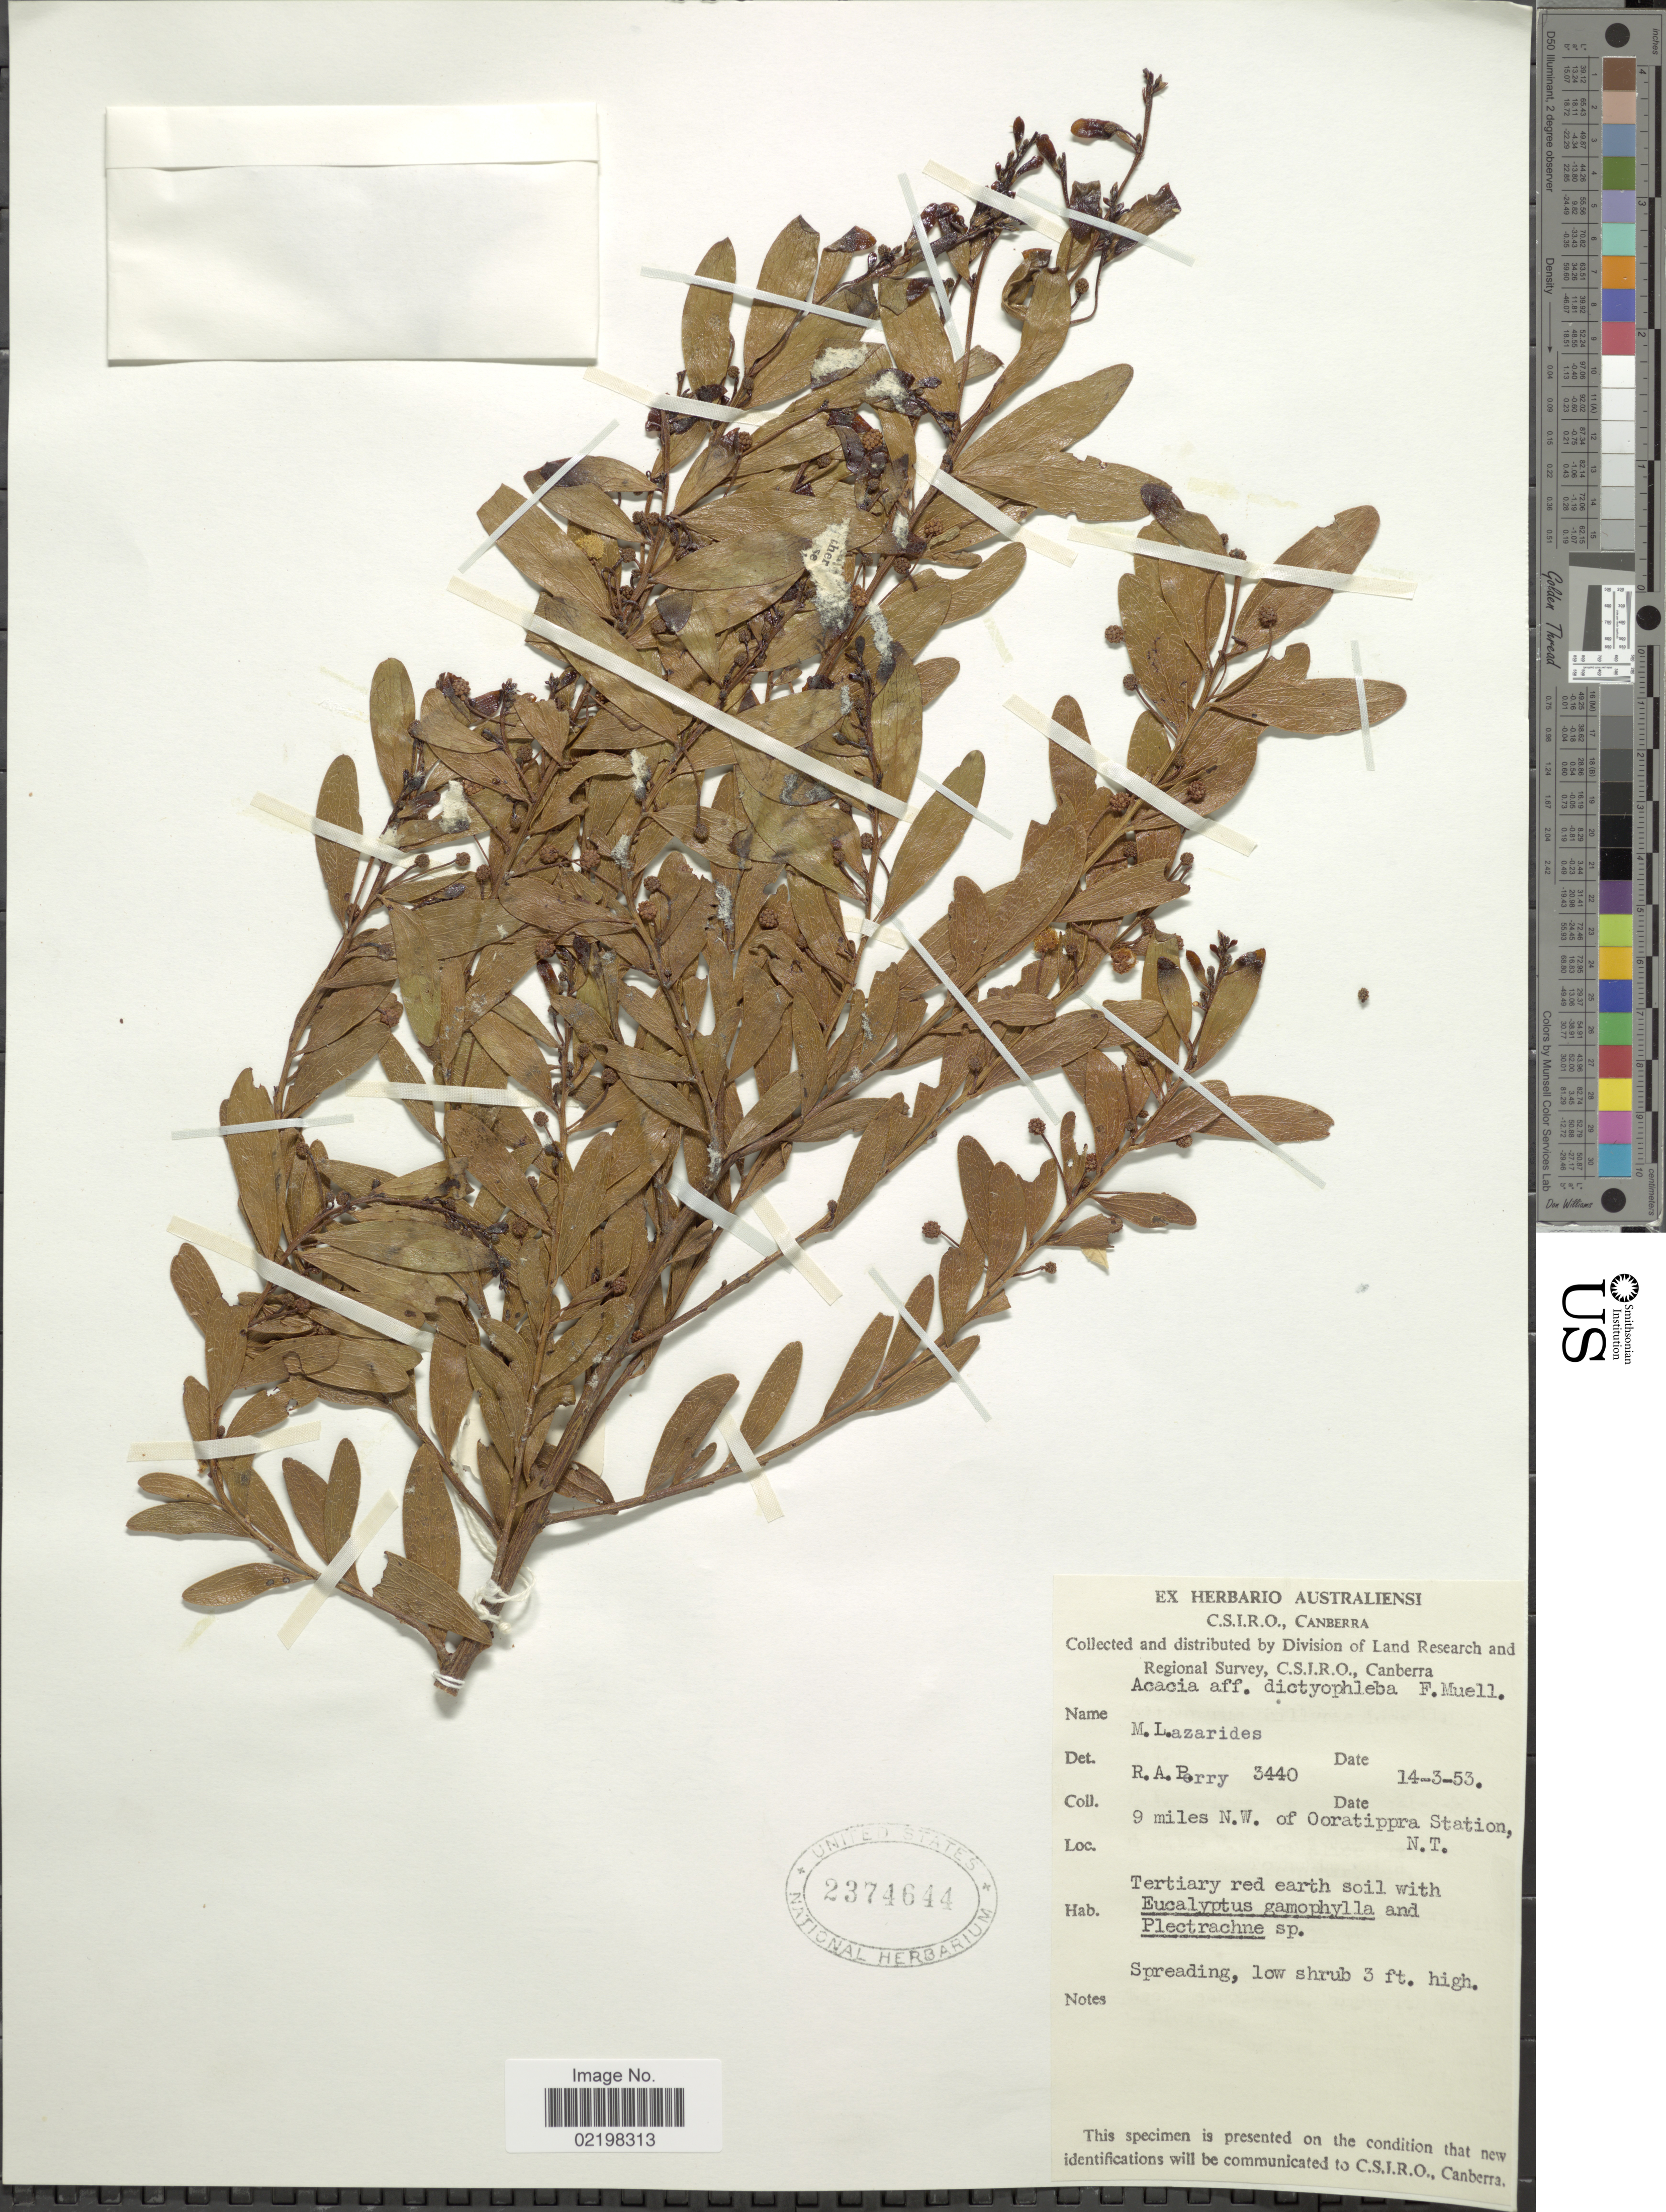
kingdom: Plantae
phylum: Tracheophyta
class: Magnoliopsida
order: Fabales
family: Fabaceae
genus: Acacia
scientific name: Acacia dictyophleba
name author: F. Muell.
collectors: Perry, R. A.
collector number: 3440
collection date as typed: Transcribed d/m/y: 14/3/53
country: Australia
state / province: Northern Territory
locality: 9 miles N.W. of Ooratippra Station, N. T.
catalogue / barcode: US 2374644